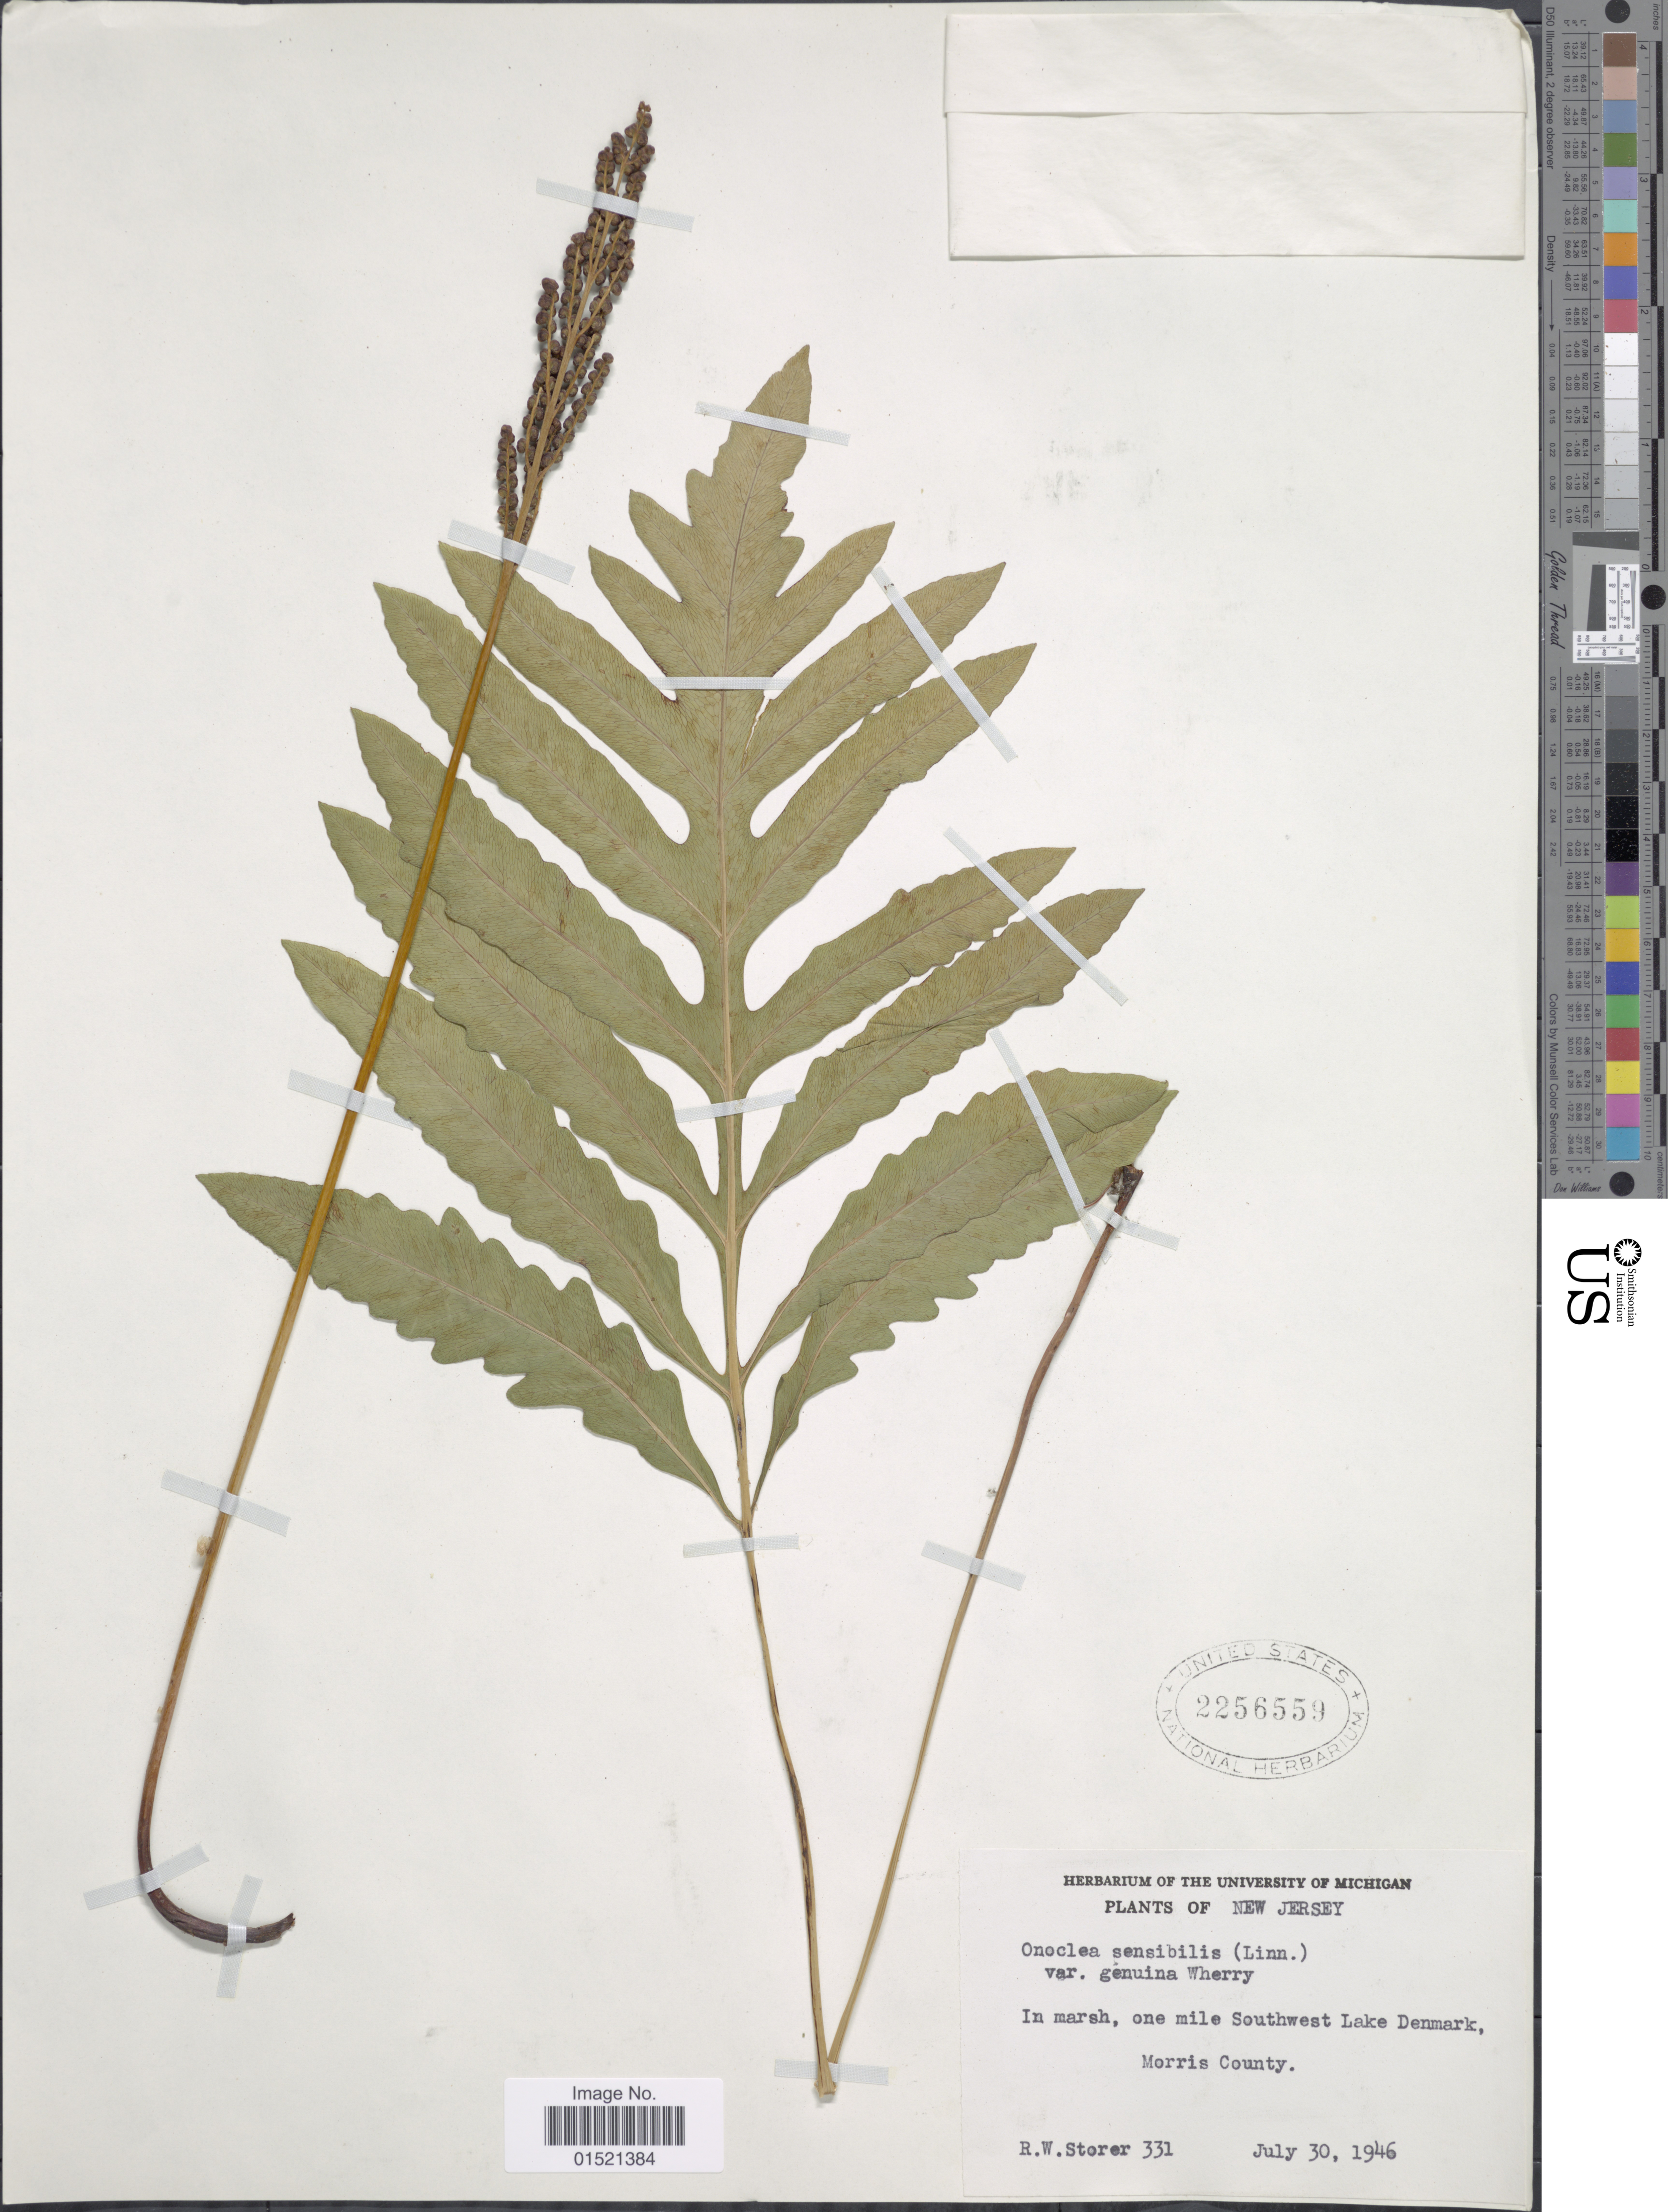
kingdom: Plantae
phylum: Tracheophyta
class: Polypodiopsida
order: Polypodiales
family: Onocleaceae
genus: Onoclea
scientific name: Onoclea sensibilis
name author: L.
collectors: R. Storer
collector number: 331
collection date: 1946-07-30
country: United States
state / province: New Jersey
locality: In marsh, one mile Southwest Lake Denmark, Morris County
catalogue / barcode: US 2256559